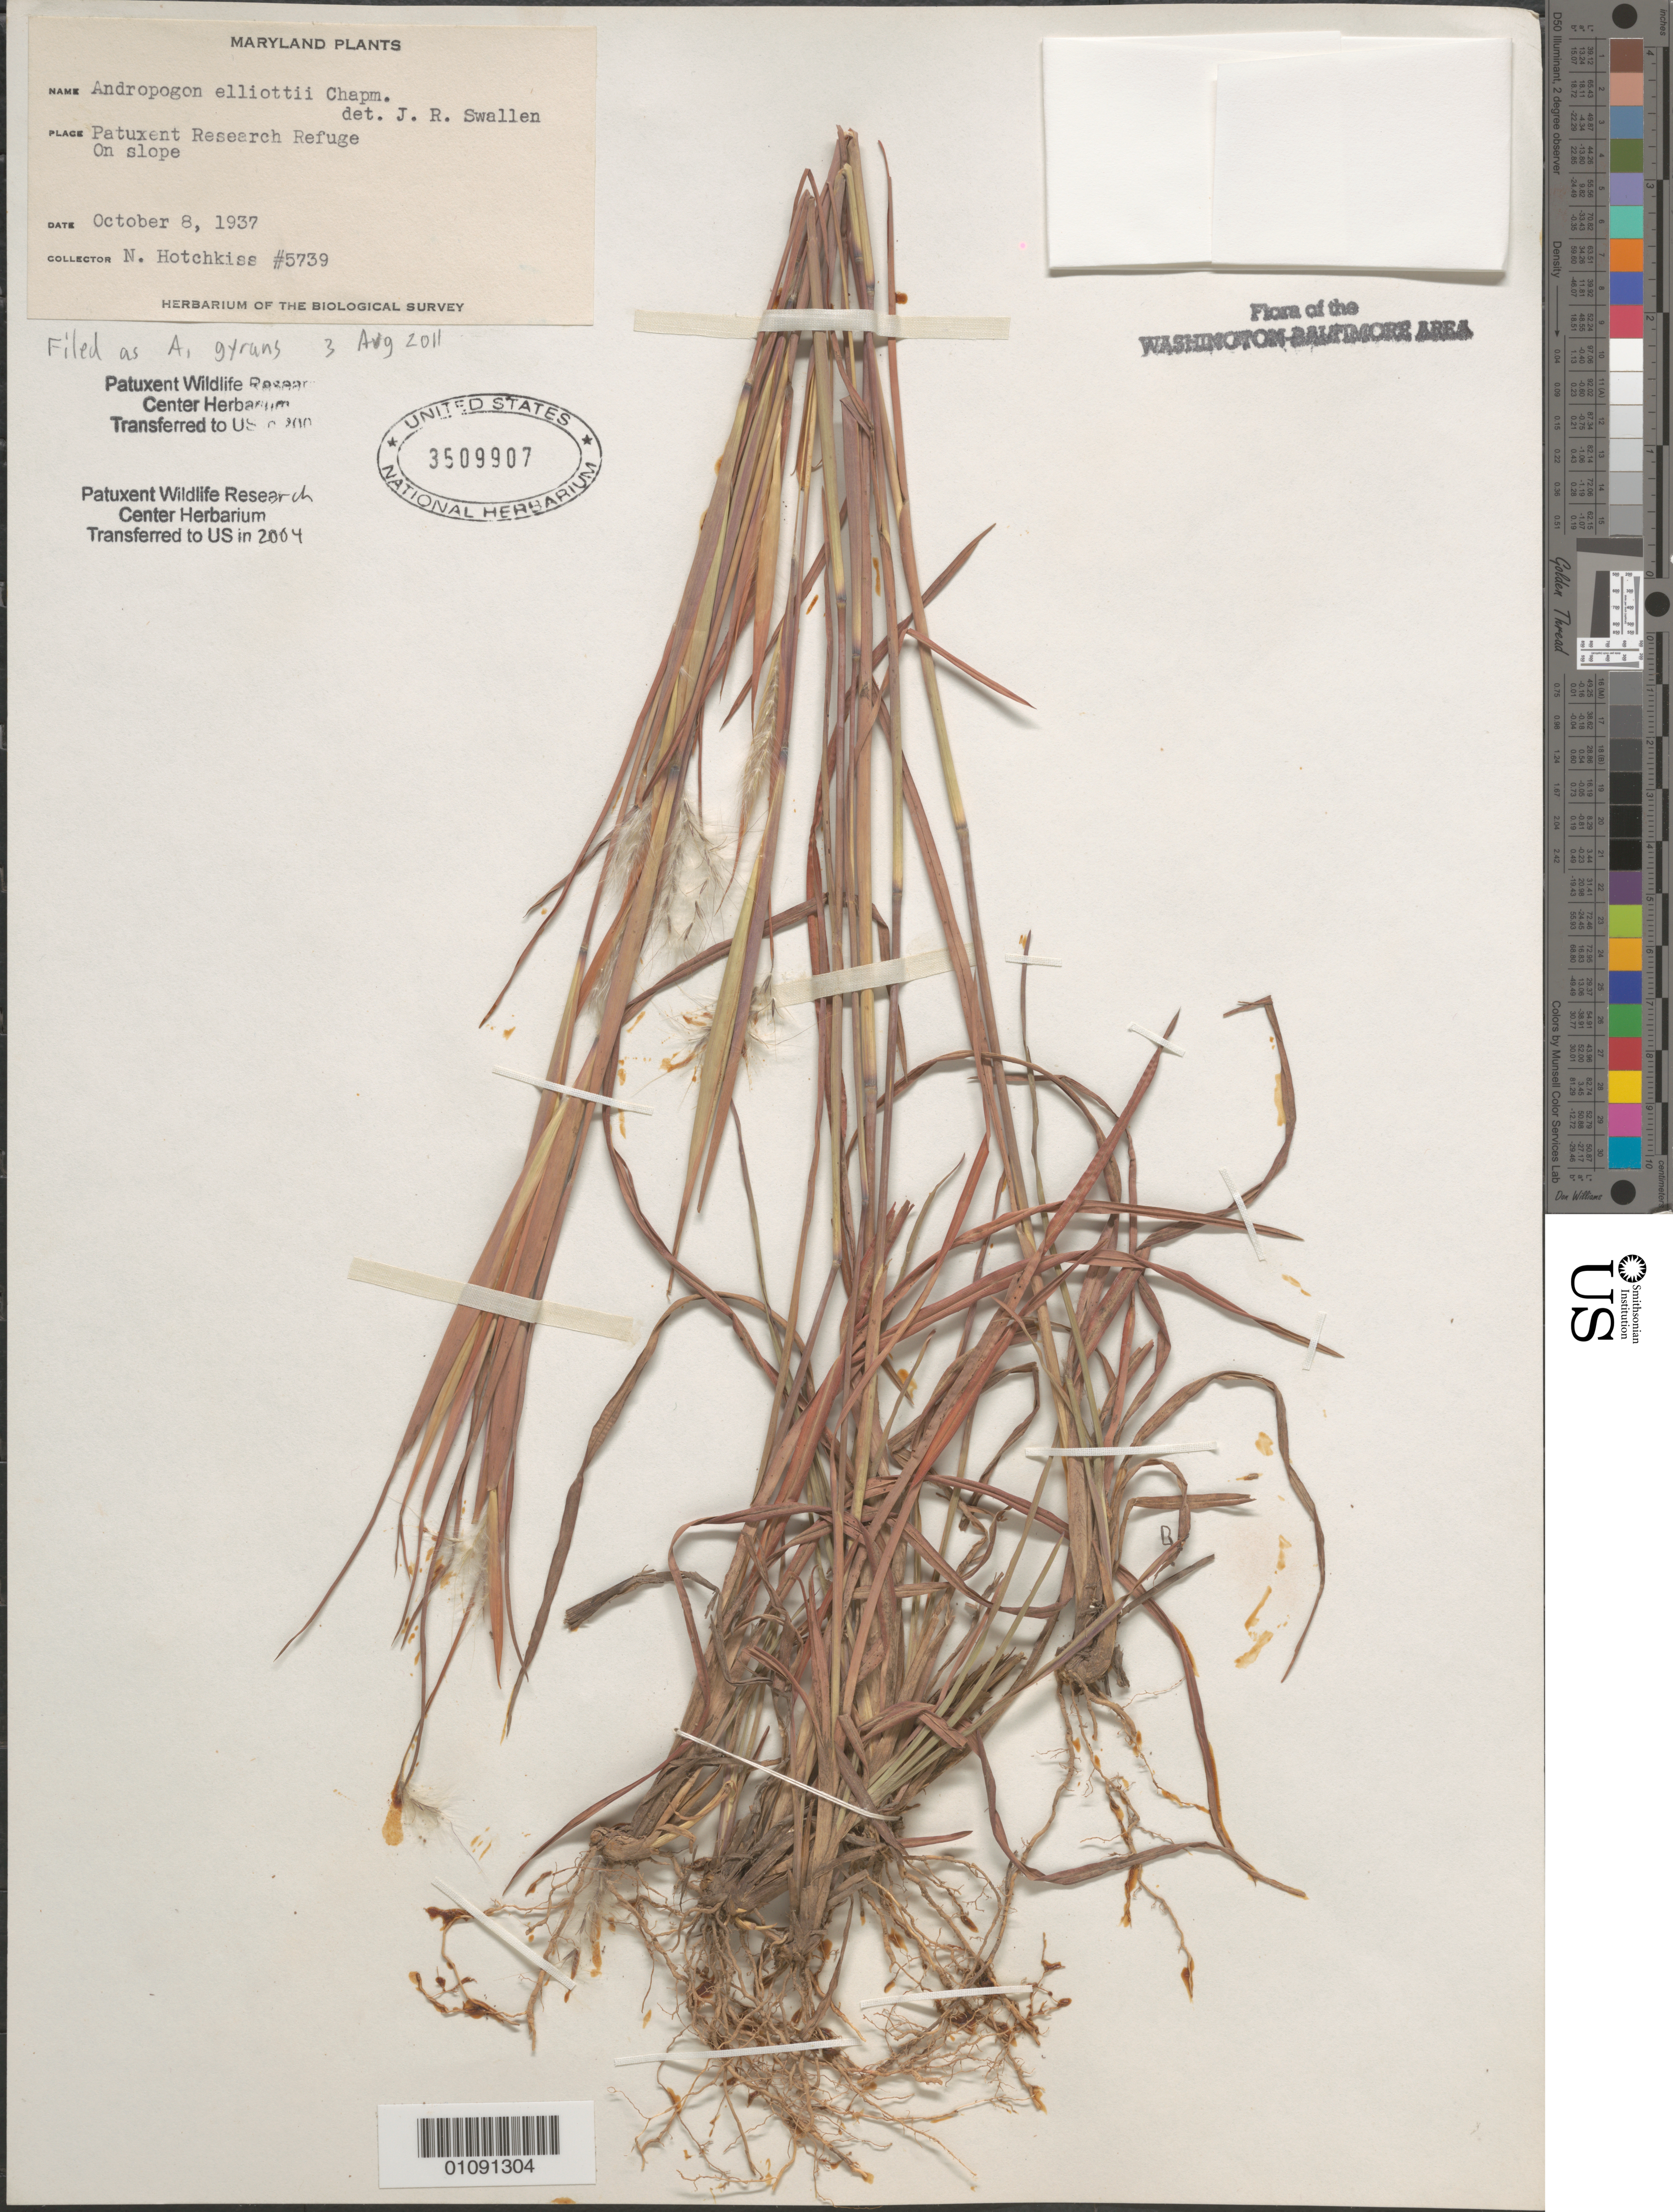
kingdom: Plantae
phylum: Tracheophyta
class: Liliopsida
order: Poales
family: Poaceae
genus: Andropogon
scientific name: Andropogon elliottii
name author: Chapm.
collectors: N. Hotchkiss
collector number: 5739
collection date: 1937-10-08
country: United States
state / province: Maryland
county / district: Prince George's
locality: Patuxent Wildlife Refuge.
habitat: On slope.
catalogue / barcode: US 3509907